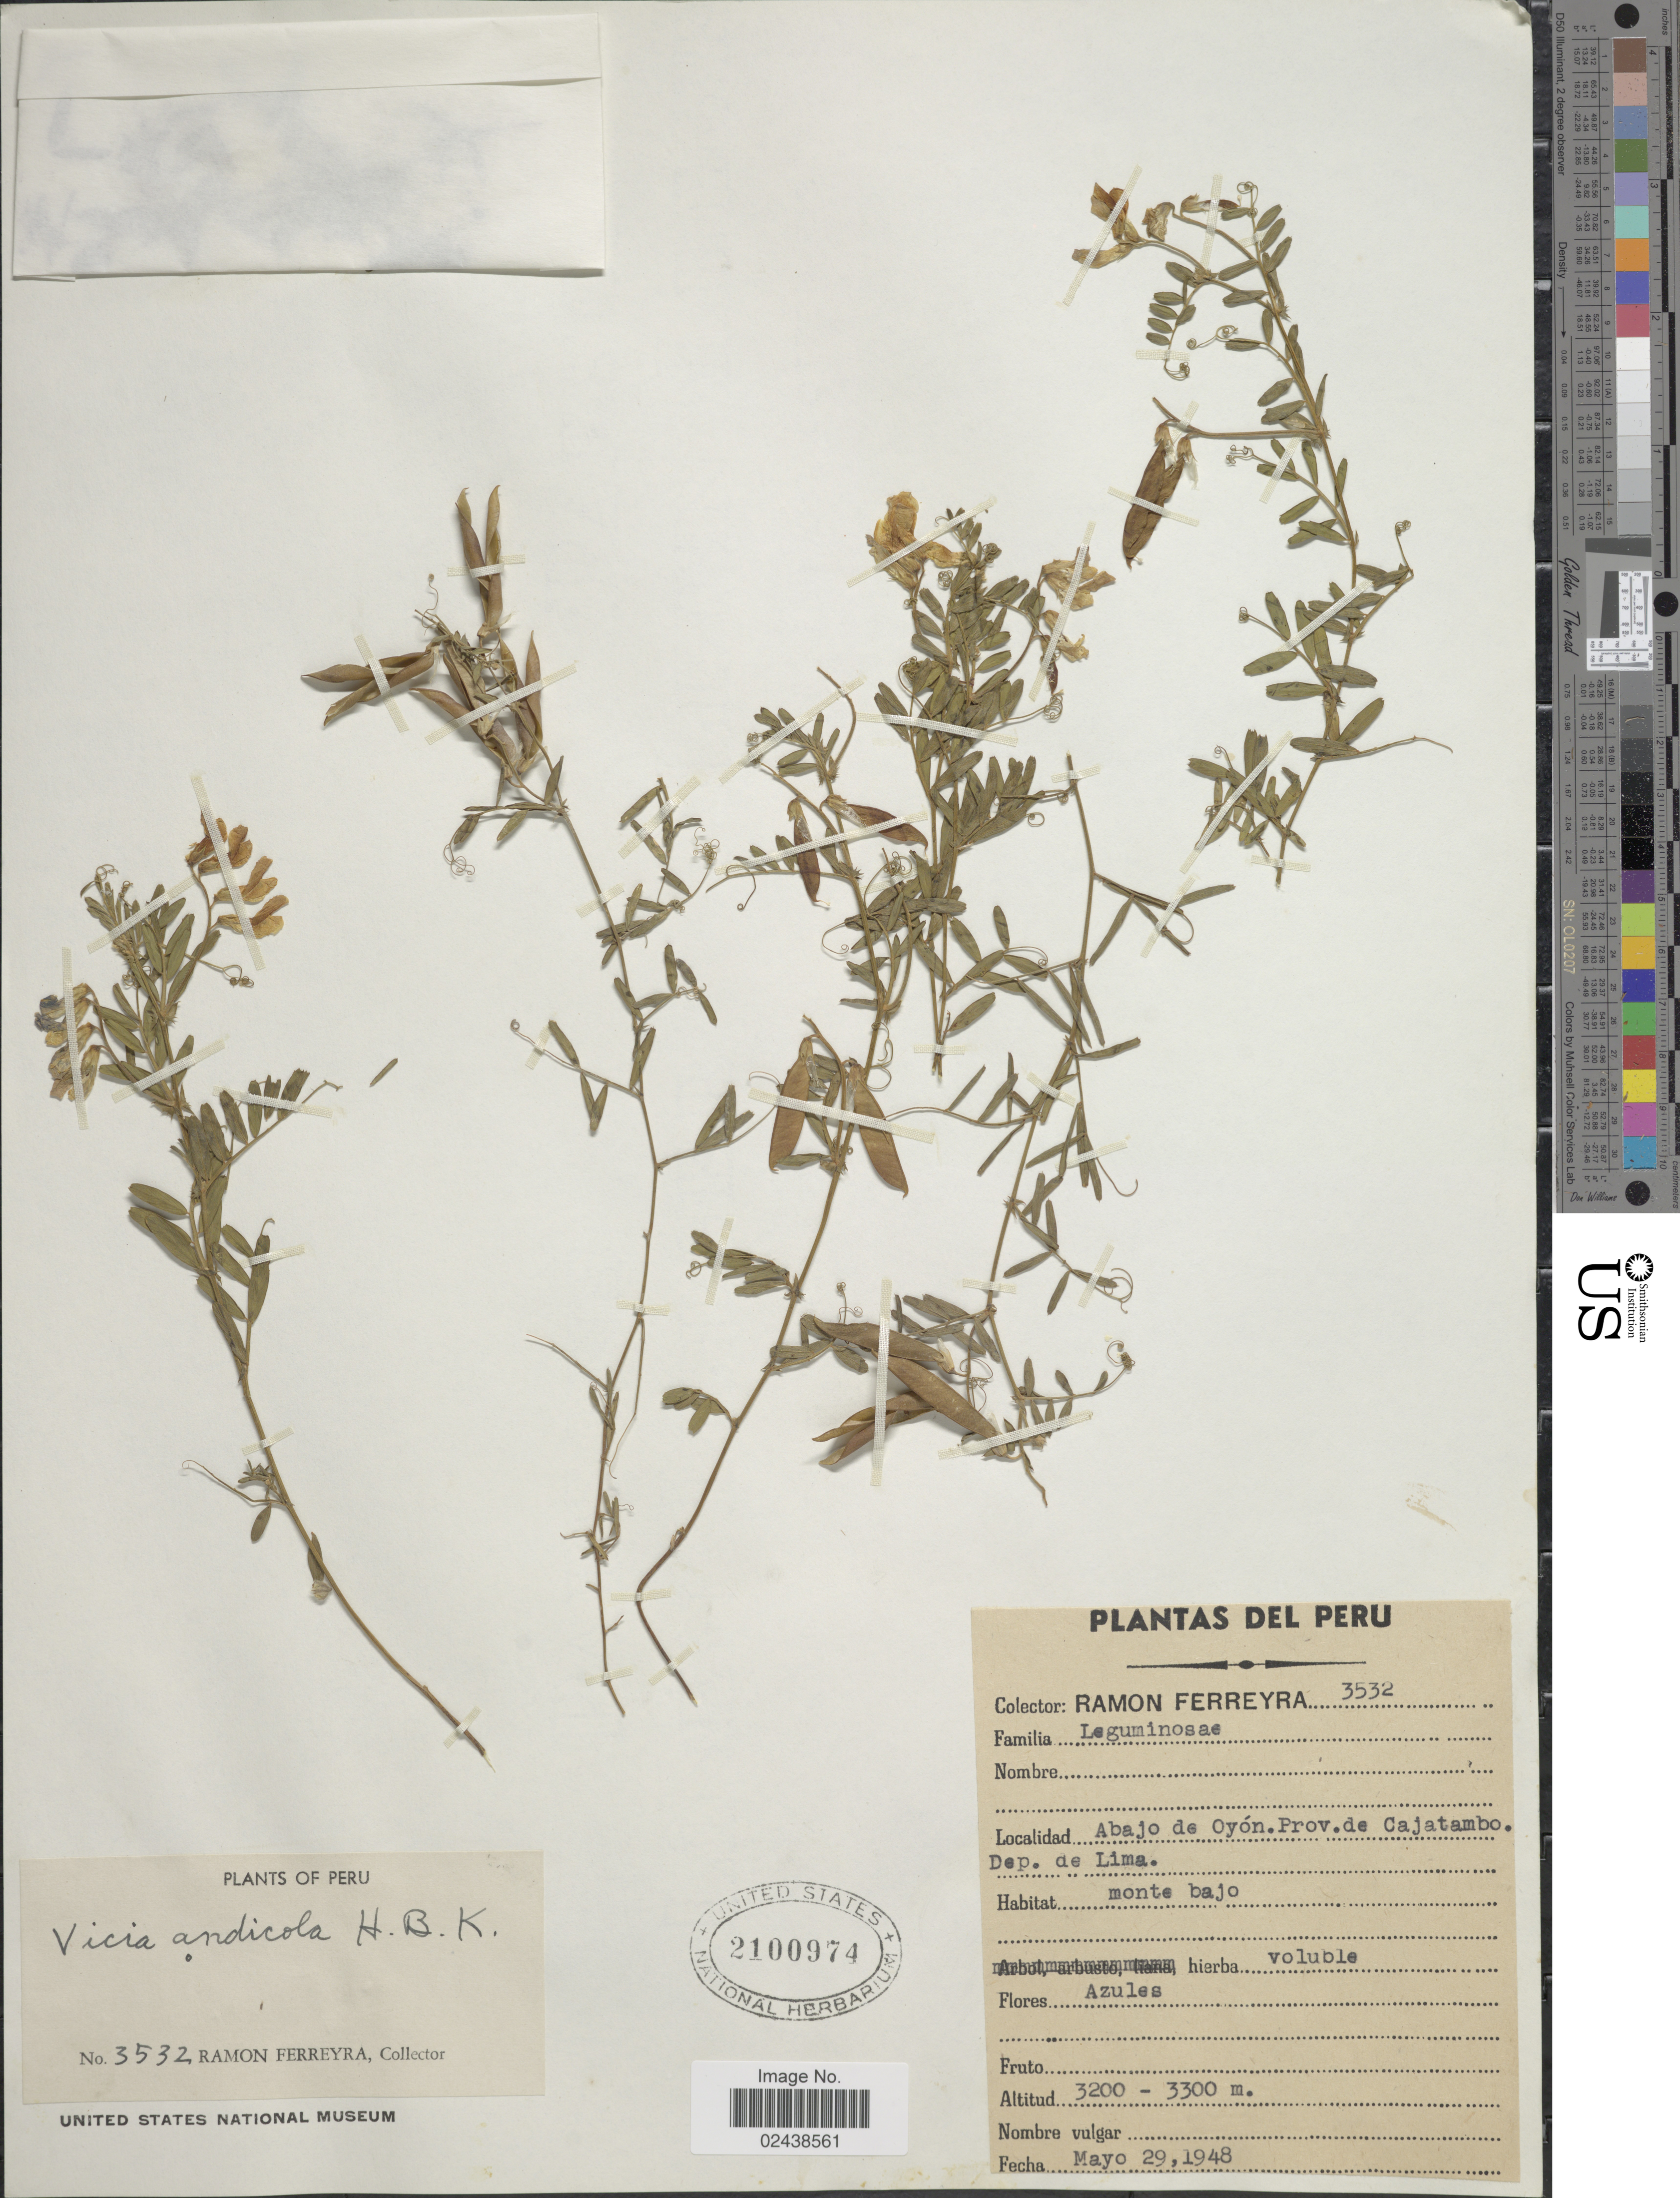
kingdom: Plantae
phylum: Tracheophyta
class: Magnoliopsida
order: Fabales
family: Fabaceae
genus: Vicia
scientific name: Vicia andicola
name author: Kunth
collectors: R. A. Ferreyra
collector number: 3532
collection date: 1948-05-29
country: Peru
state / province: Lima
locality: Abajo de Oyon. Prov. de Cajatambo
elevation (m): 3200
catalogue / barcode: US 2100974